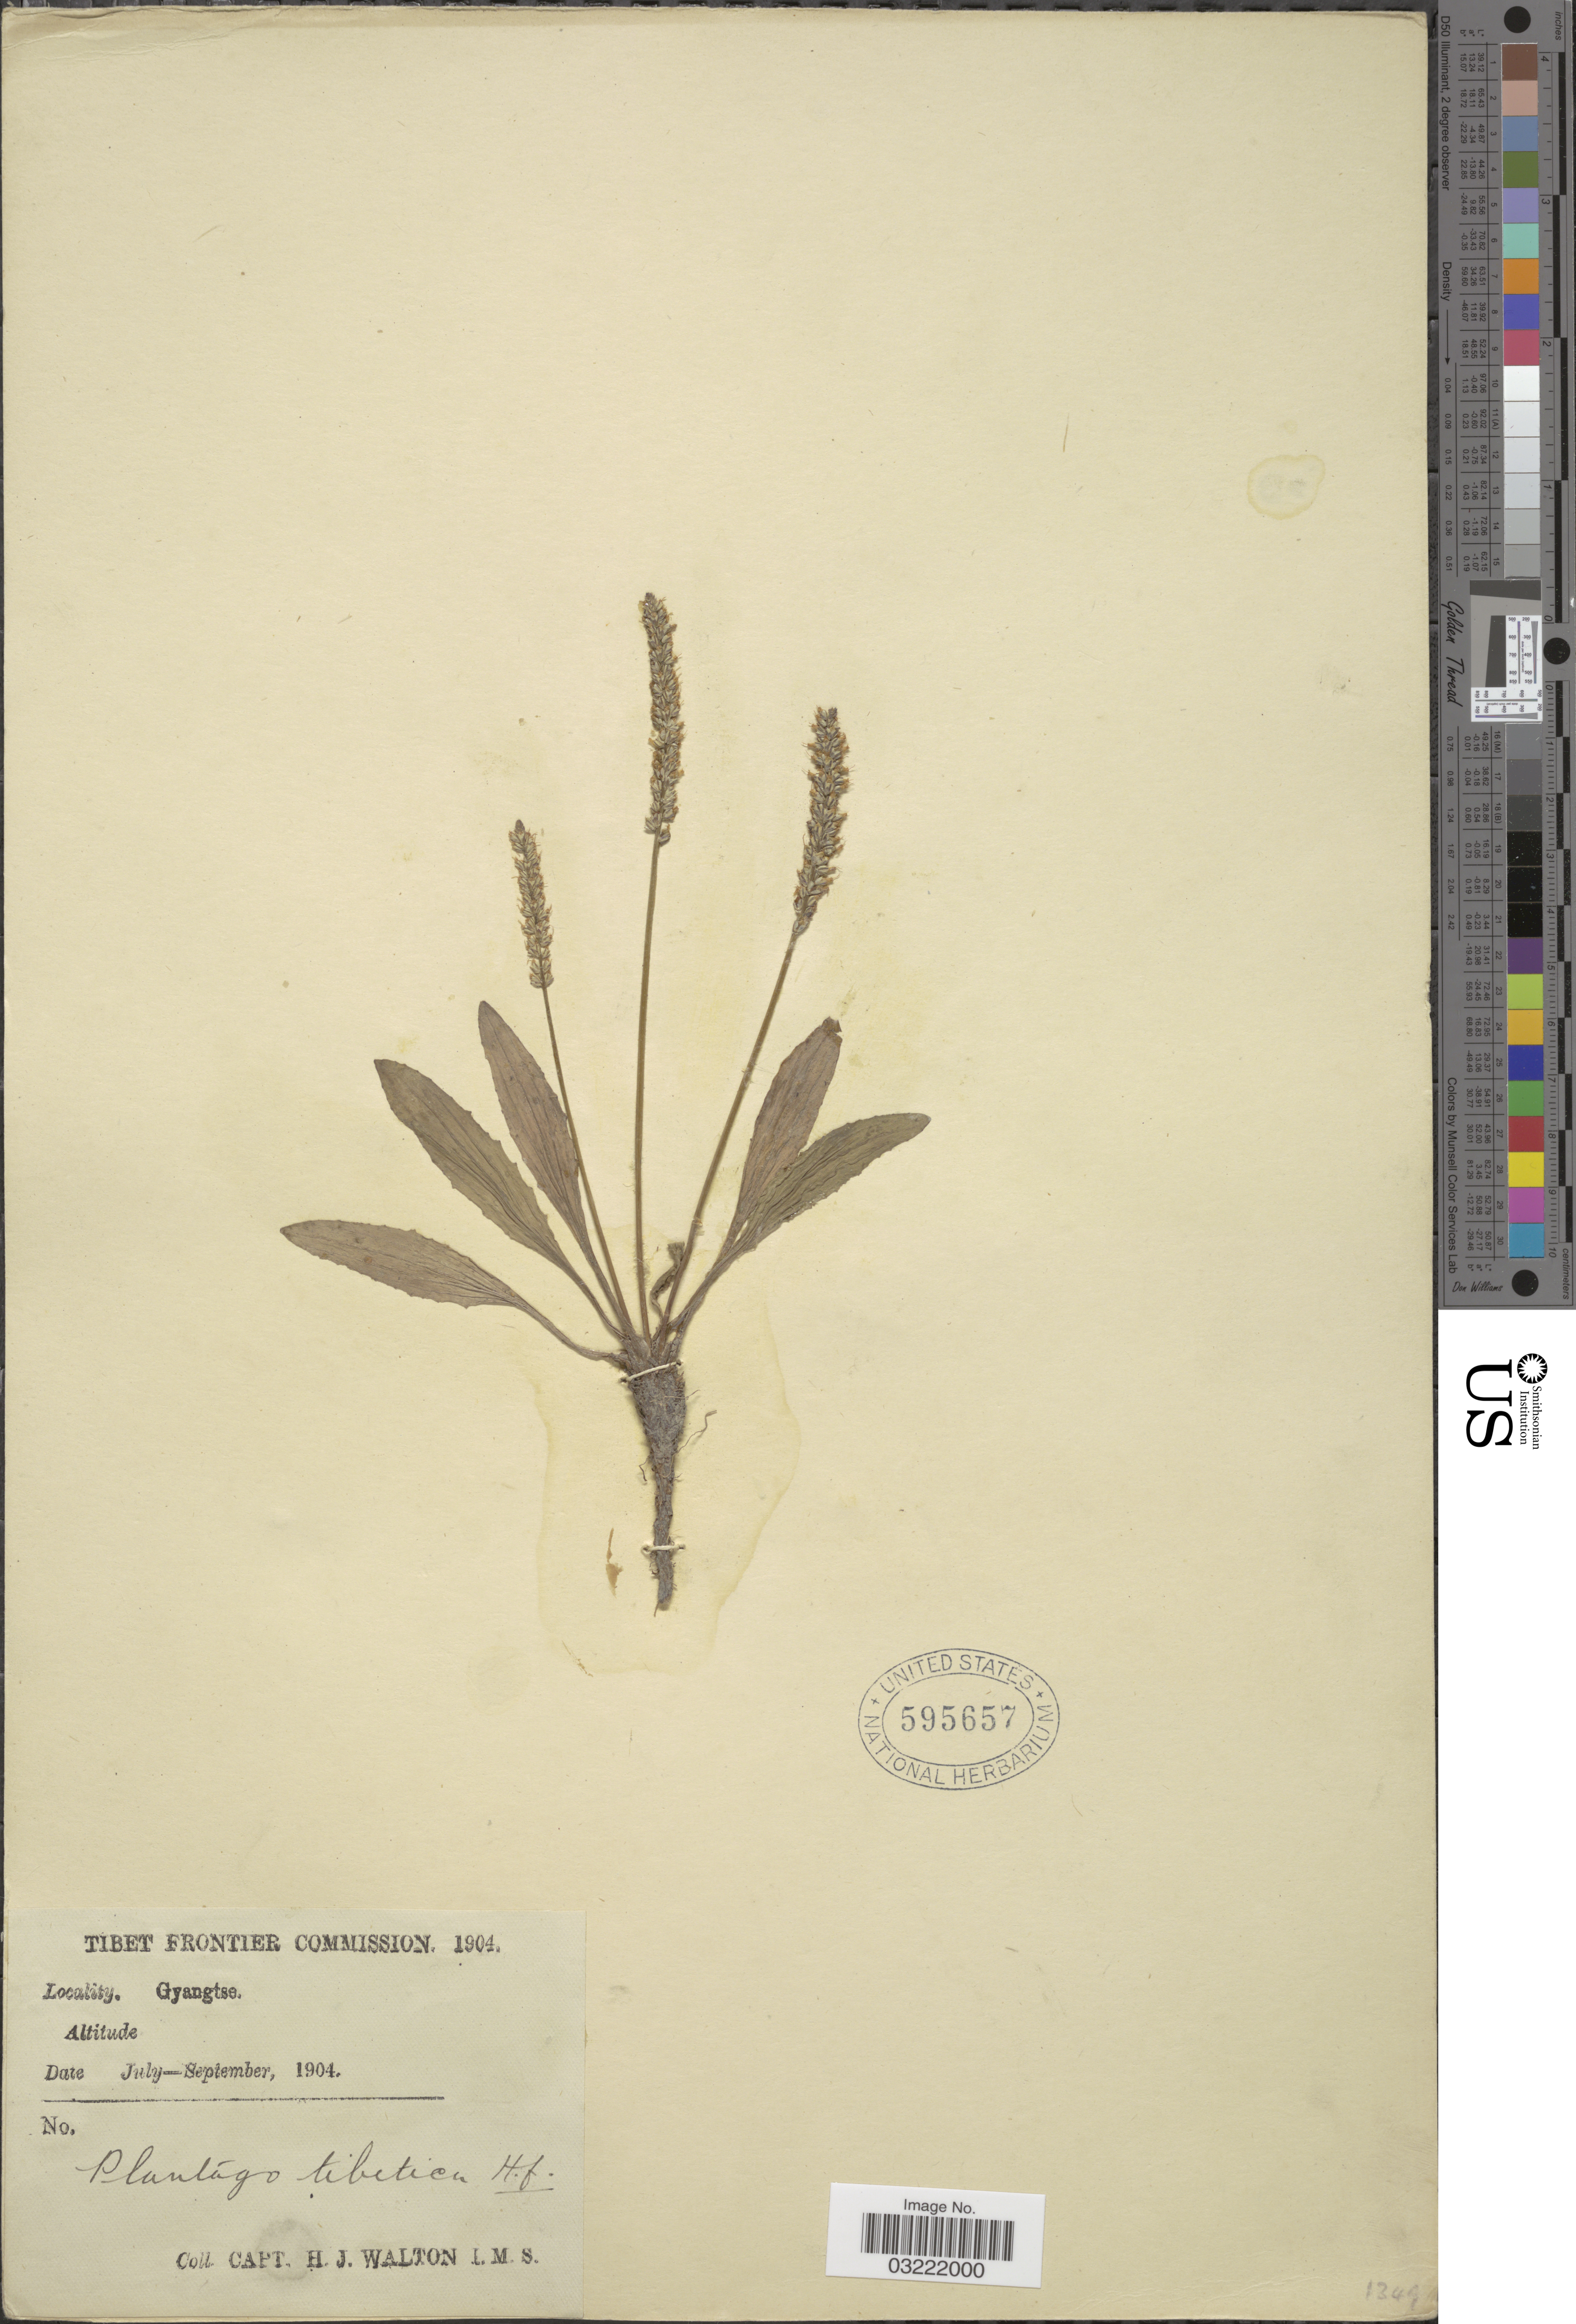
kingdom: Plantae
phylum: Tracheophyta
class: Magnoliopsida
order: Lamiales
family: Plantaginaceae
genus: Plantago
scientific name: Plantago depressa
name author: Willd.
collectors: H. Walton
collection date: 1904-07/1904-09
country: China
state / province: Xizang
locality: Gyangtse.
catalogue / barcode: US 595657